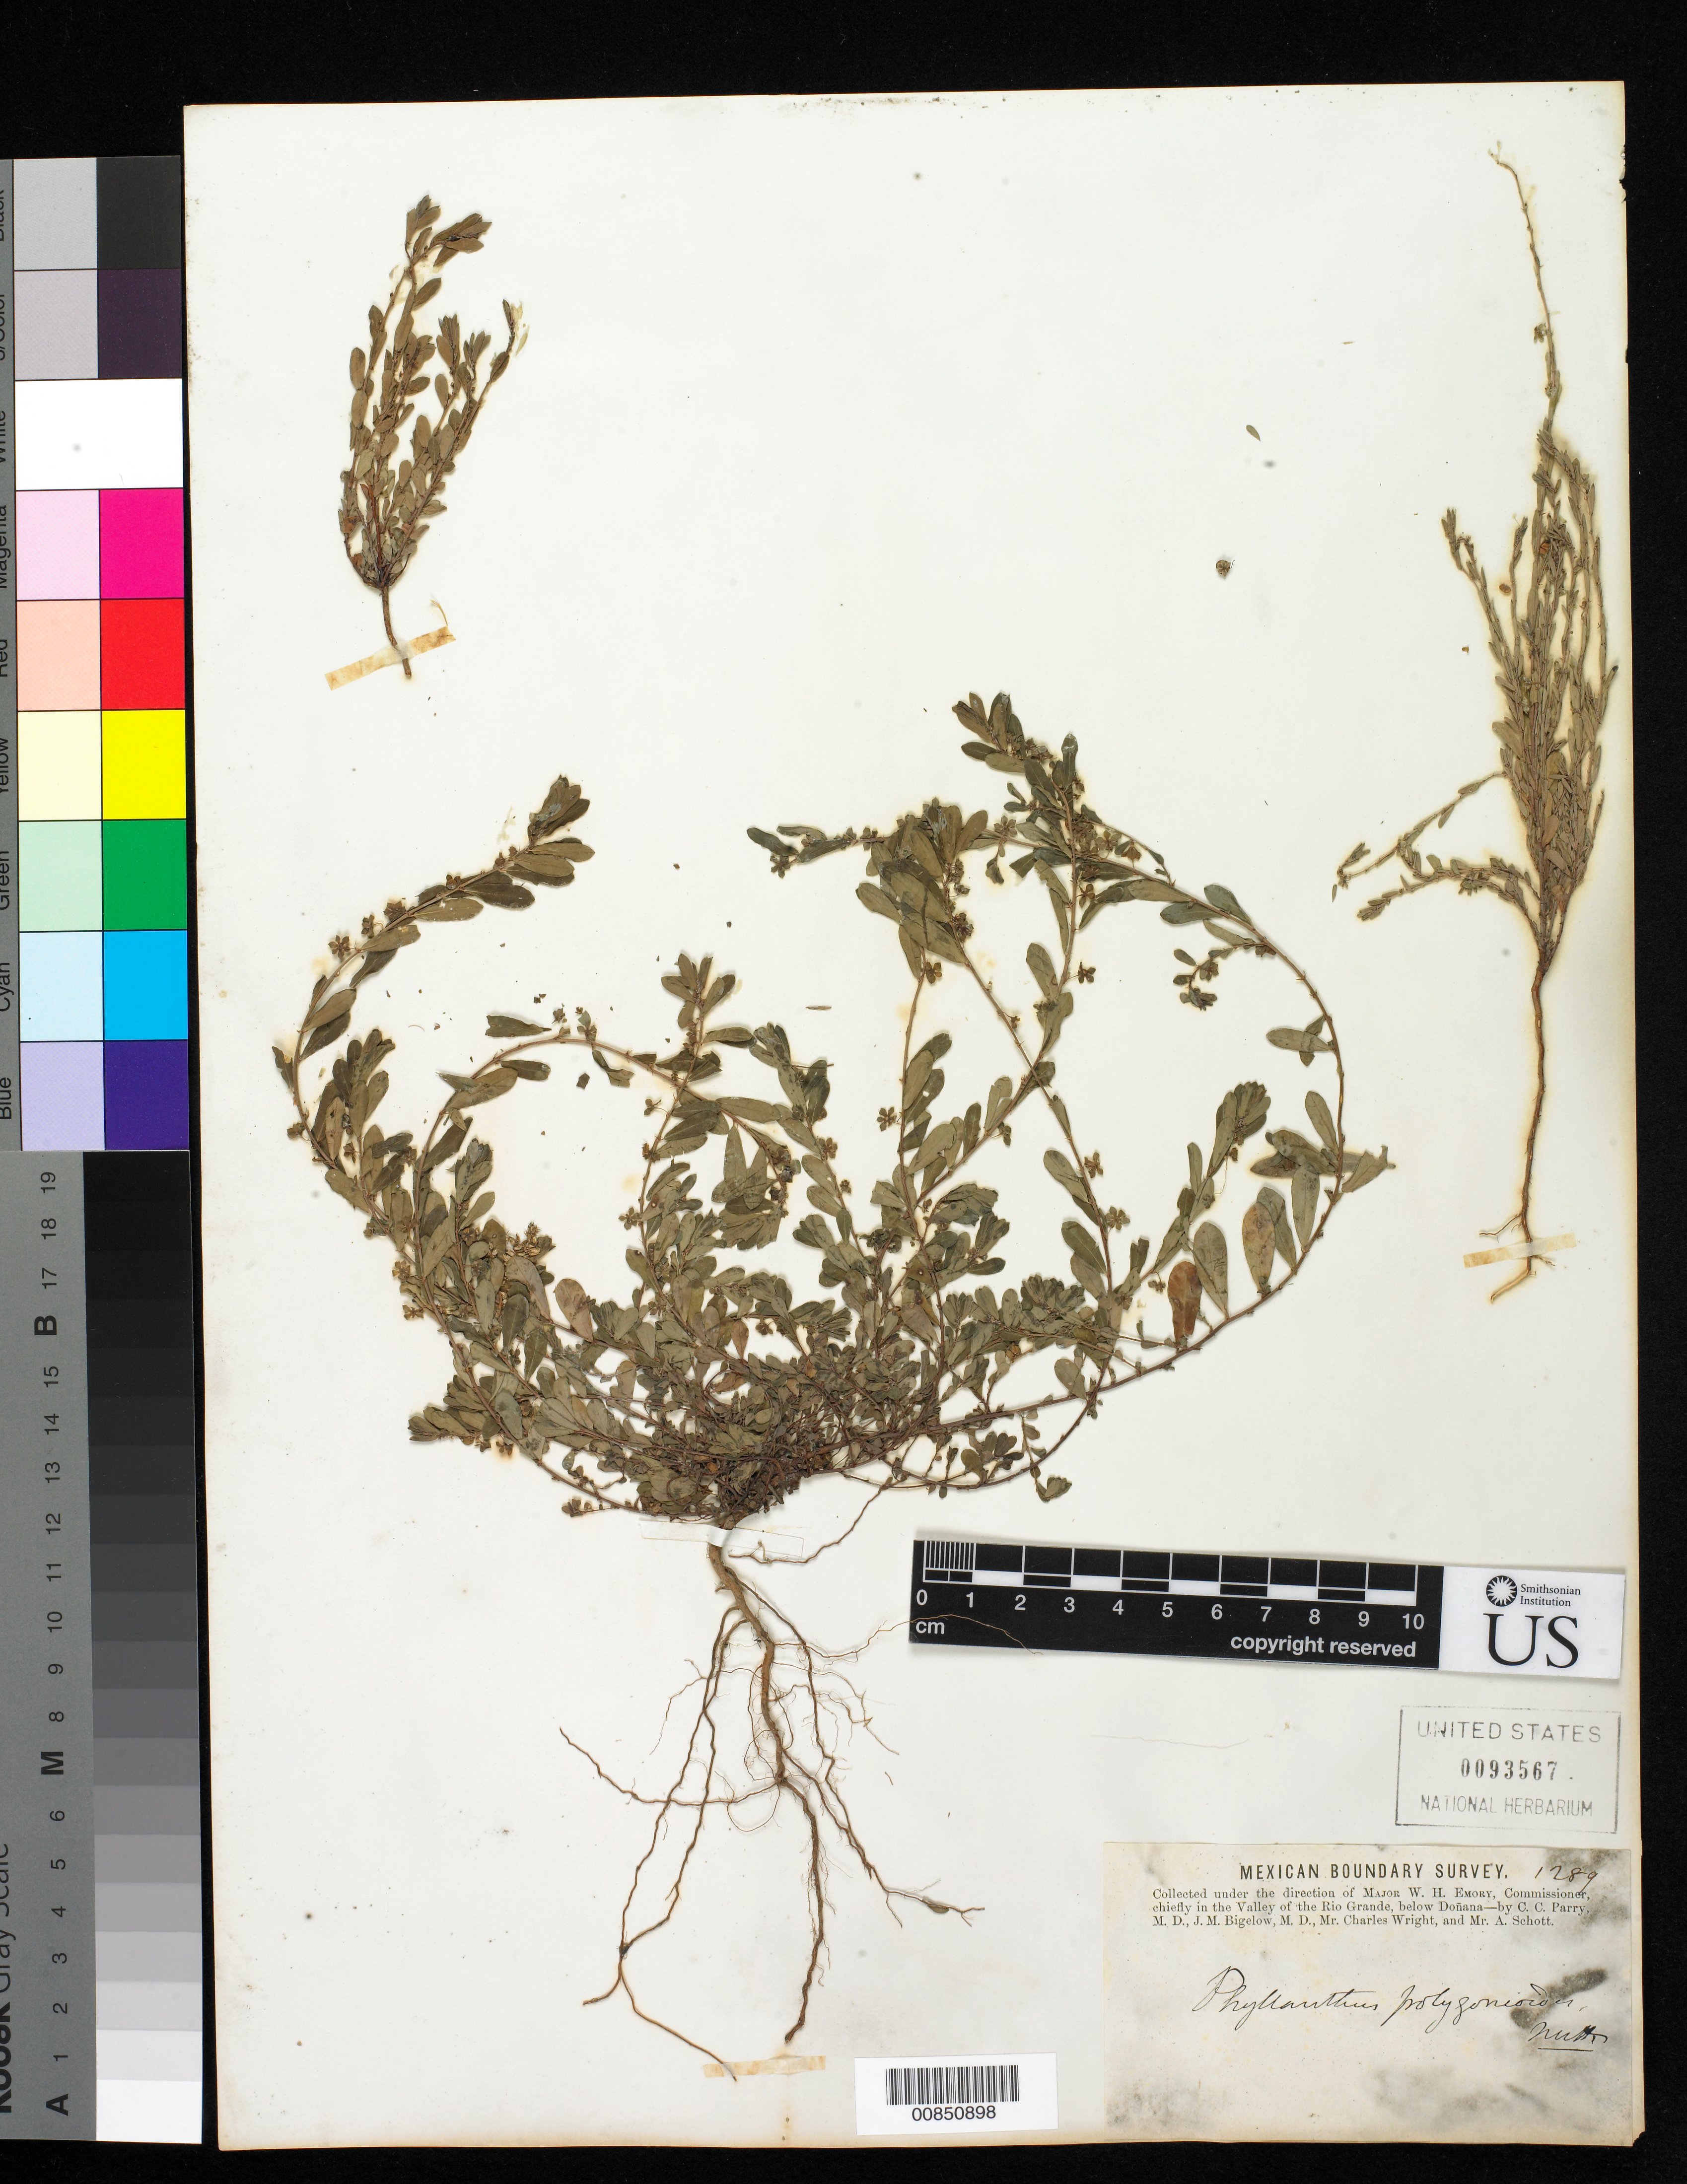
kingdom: Plantae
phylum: Tracheophyta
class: Magnoliopsida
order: Malpighiales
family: Phyllanthaceae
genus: Phyllanthus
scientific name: Phyllanthus polygonoides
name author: Nutt. ex Spreng.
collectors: C. C. Parry, J. M. Bigelow, C. Wright & A. C. V. Schott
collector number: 1289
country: United States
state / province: New Mexico / Texas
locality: Valley of the Rio Grande, below Doñana.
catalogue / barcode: US 93567